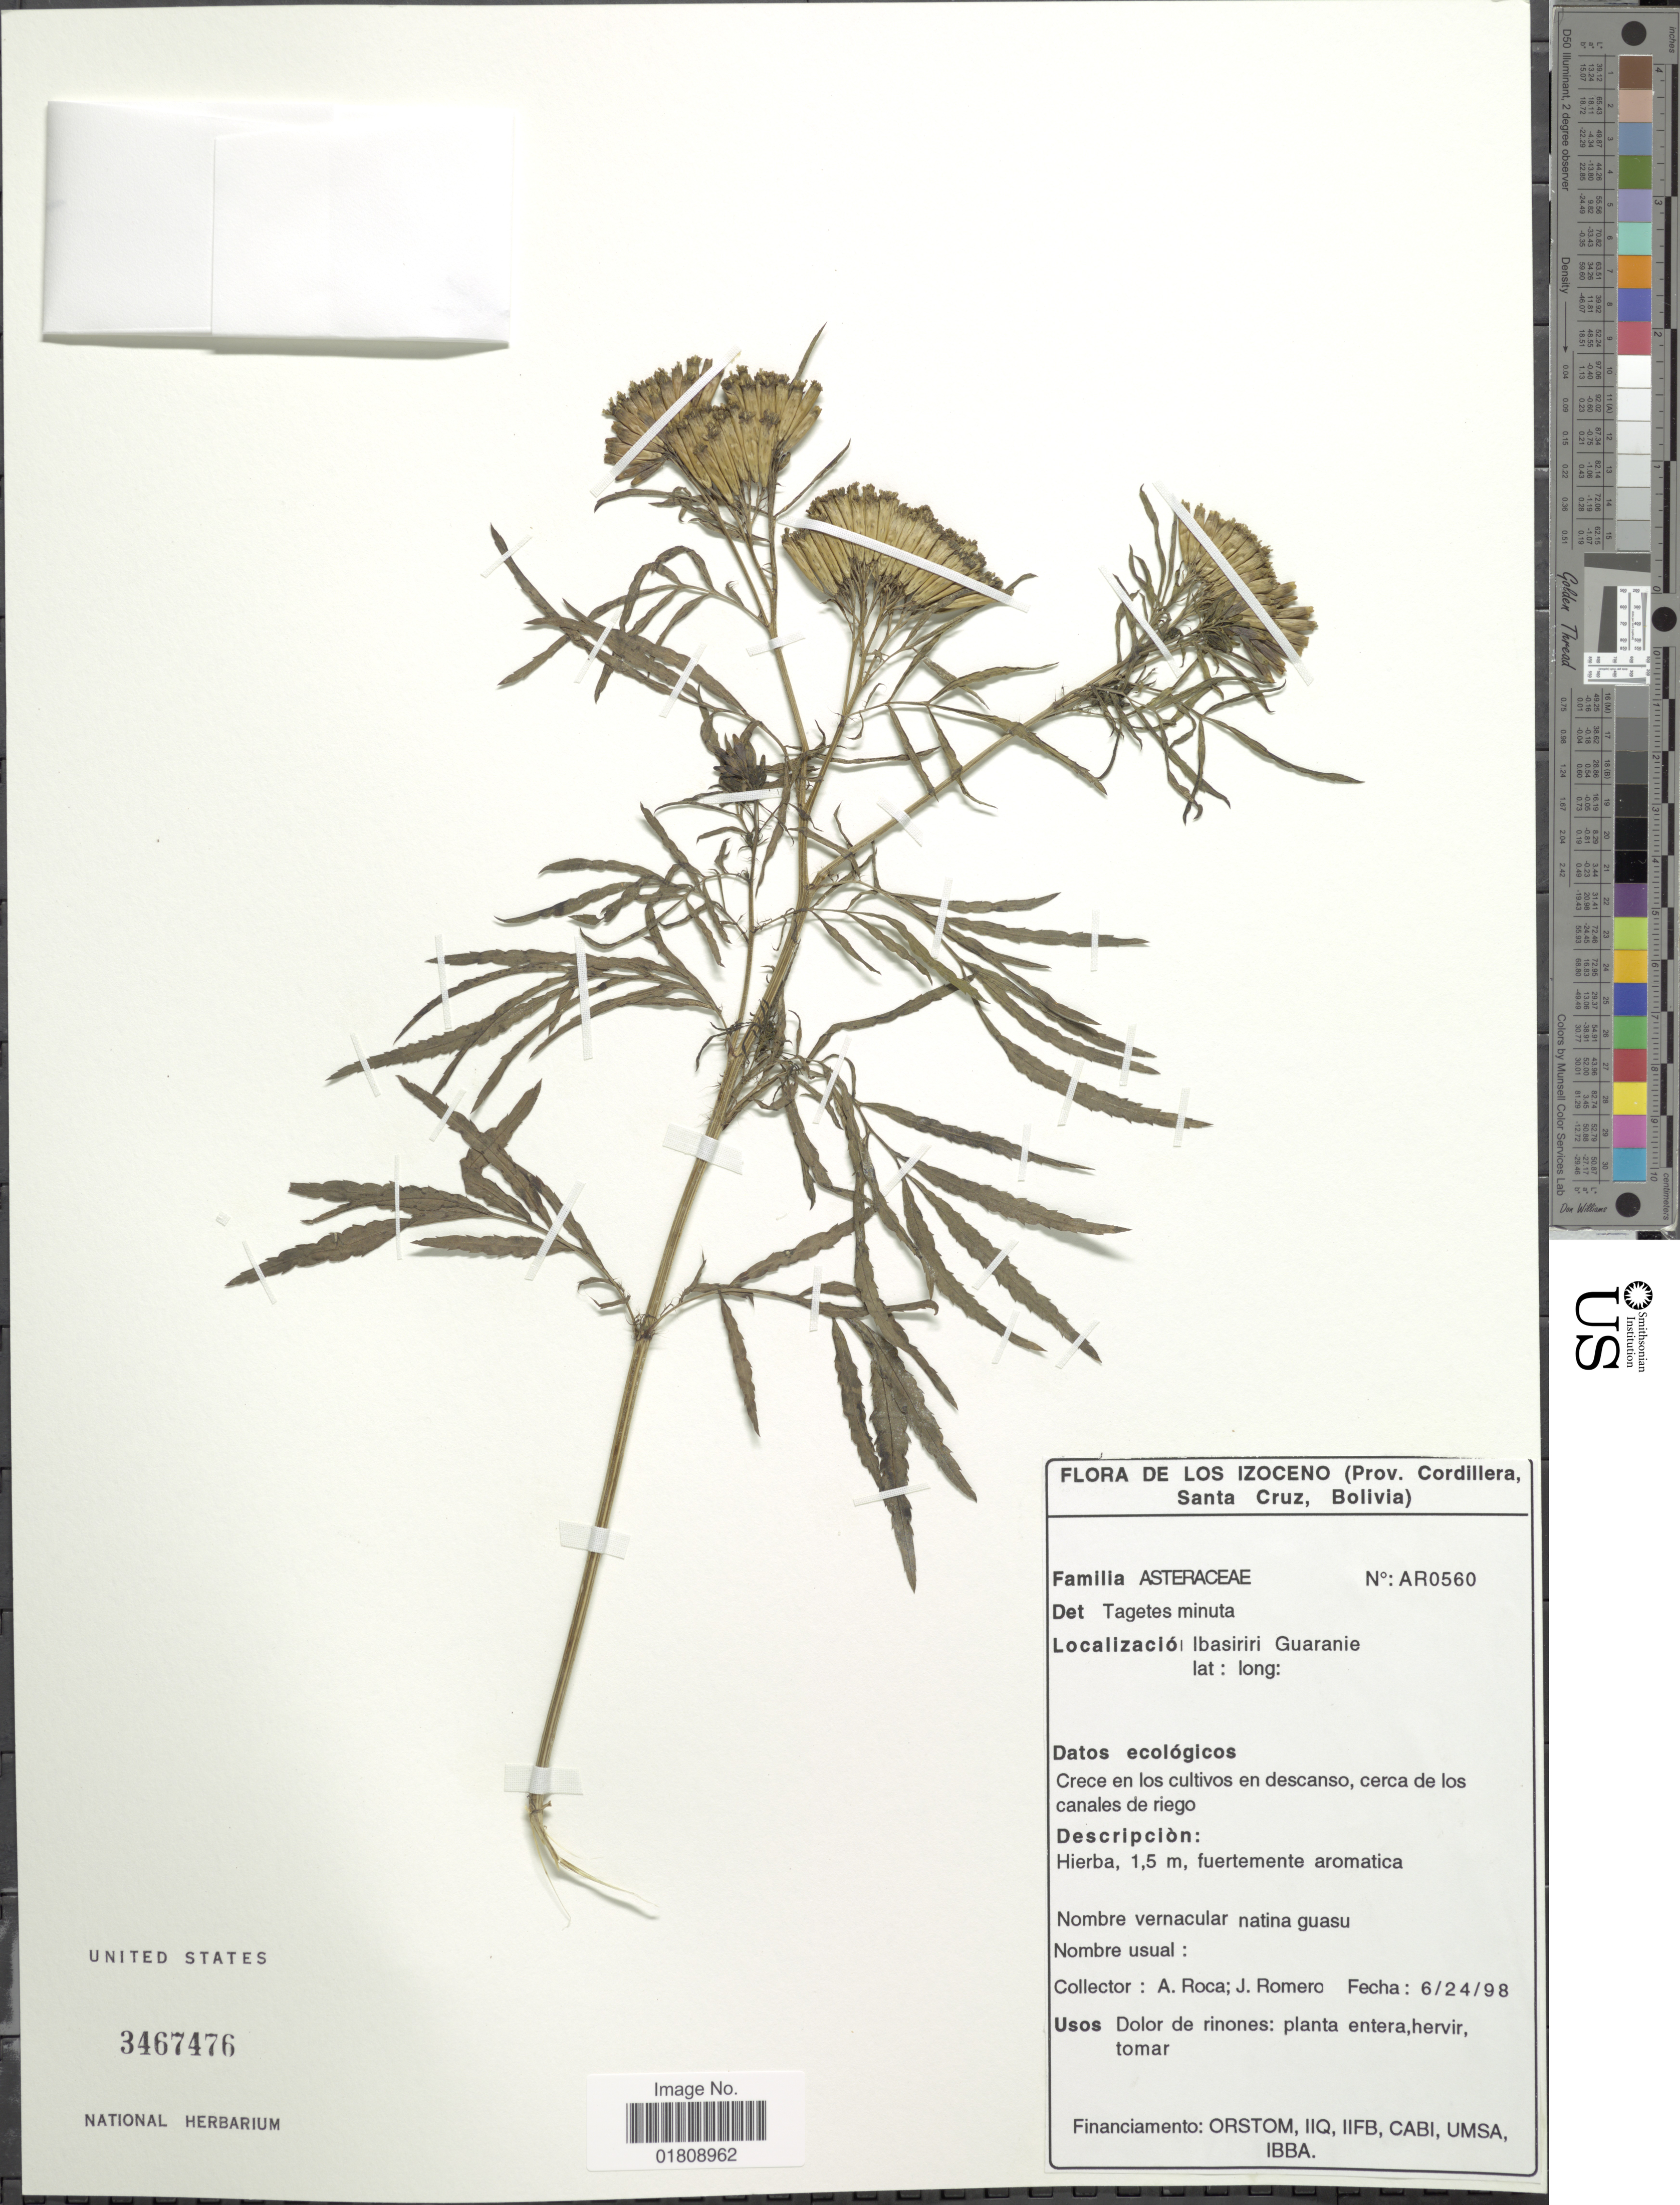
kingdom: Plantae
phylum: Tracheophyta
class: Magnoliopsida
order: Asterales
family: Asteraceae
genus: Tagetes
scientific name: Tagetes minuta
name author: L.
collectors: A. Roca & J. Romero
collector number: AR0560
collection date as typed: Transcribed d/m/y: 24/6/98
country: Bolivia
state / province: Santa Cruz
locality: Los Izoceno, Prov. Cordillera, Ibasiriri Guaranie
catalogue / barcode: US 3467476